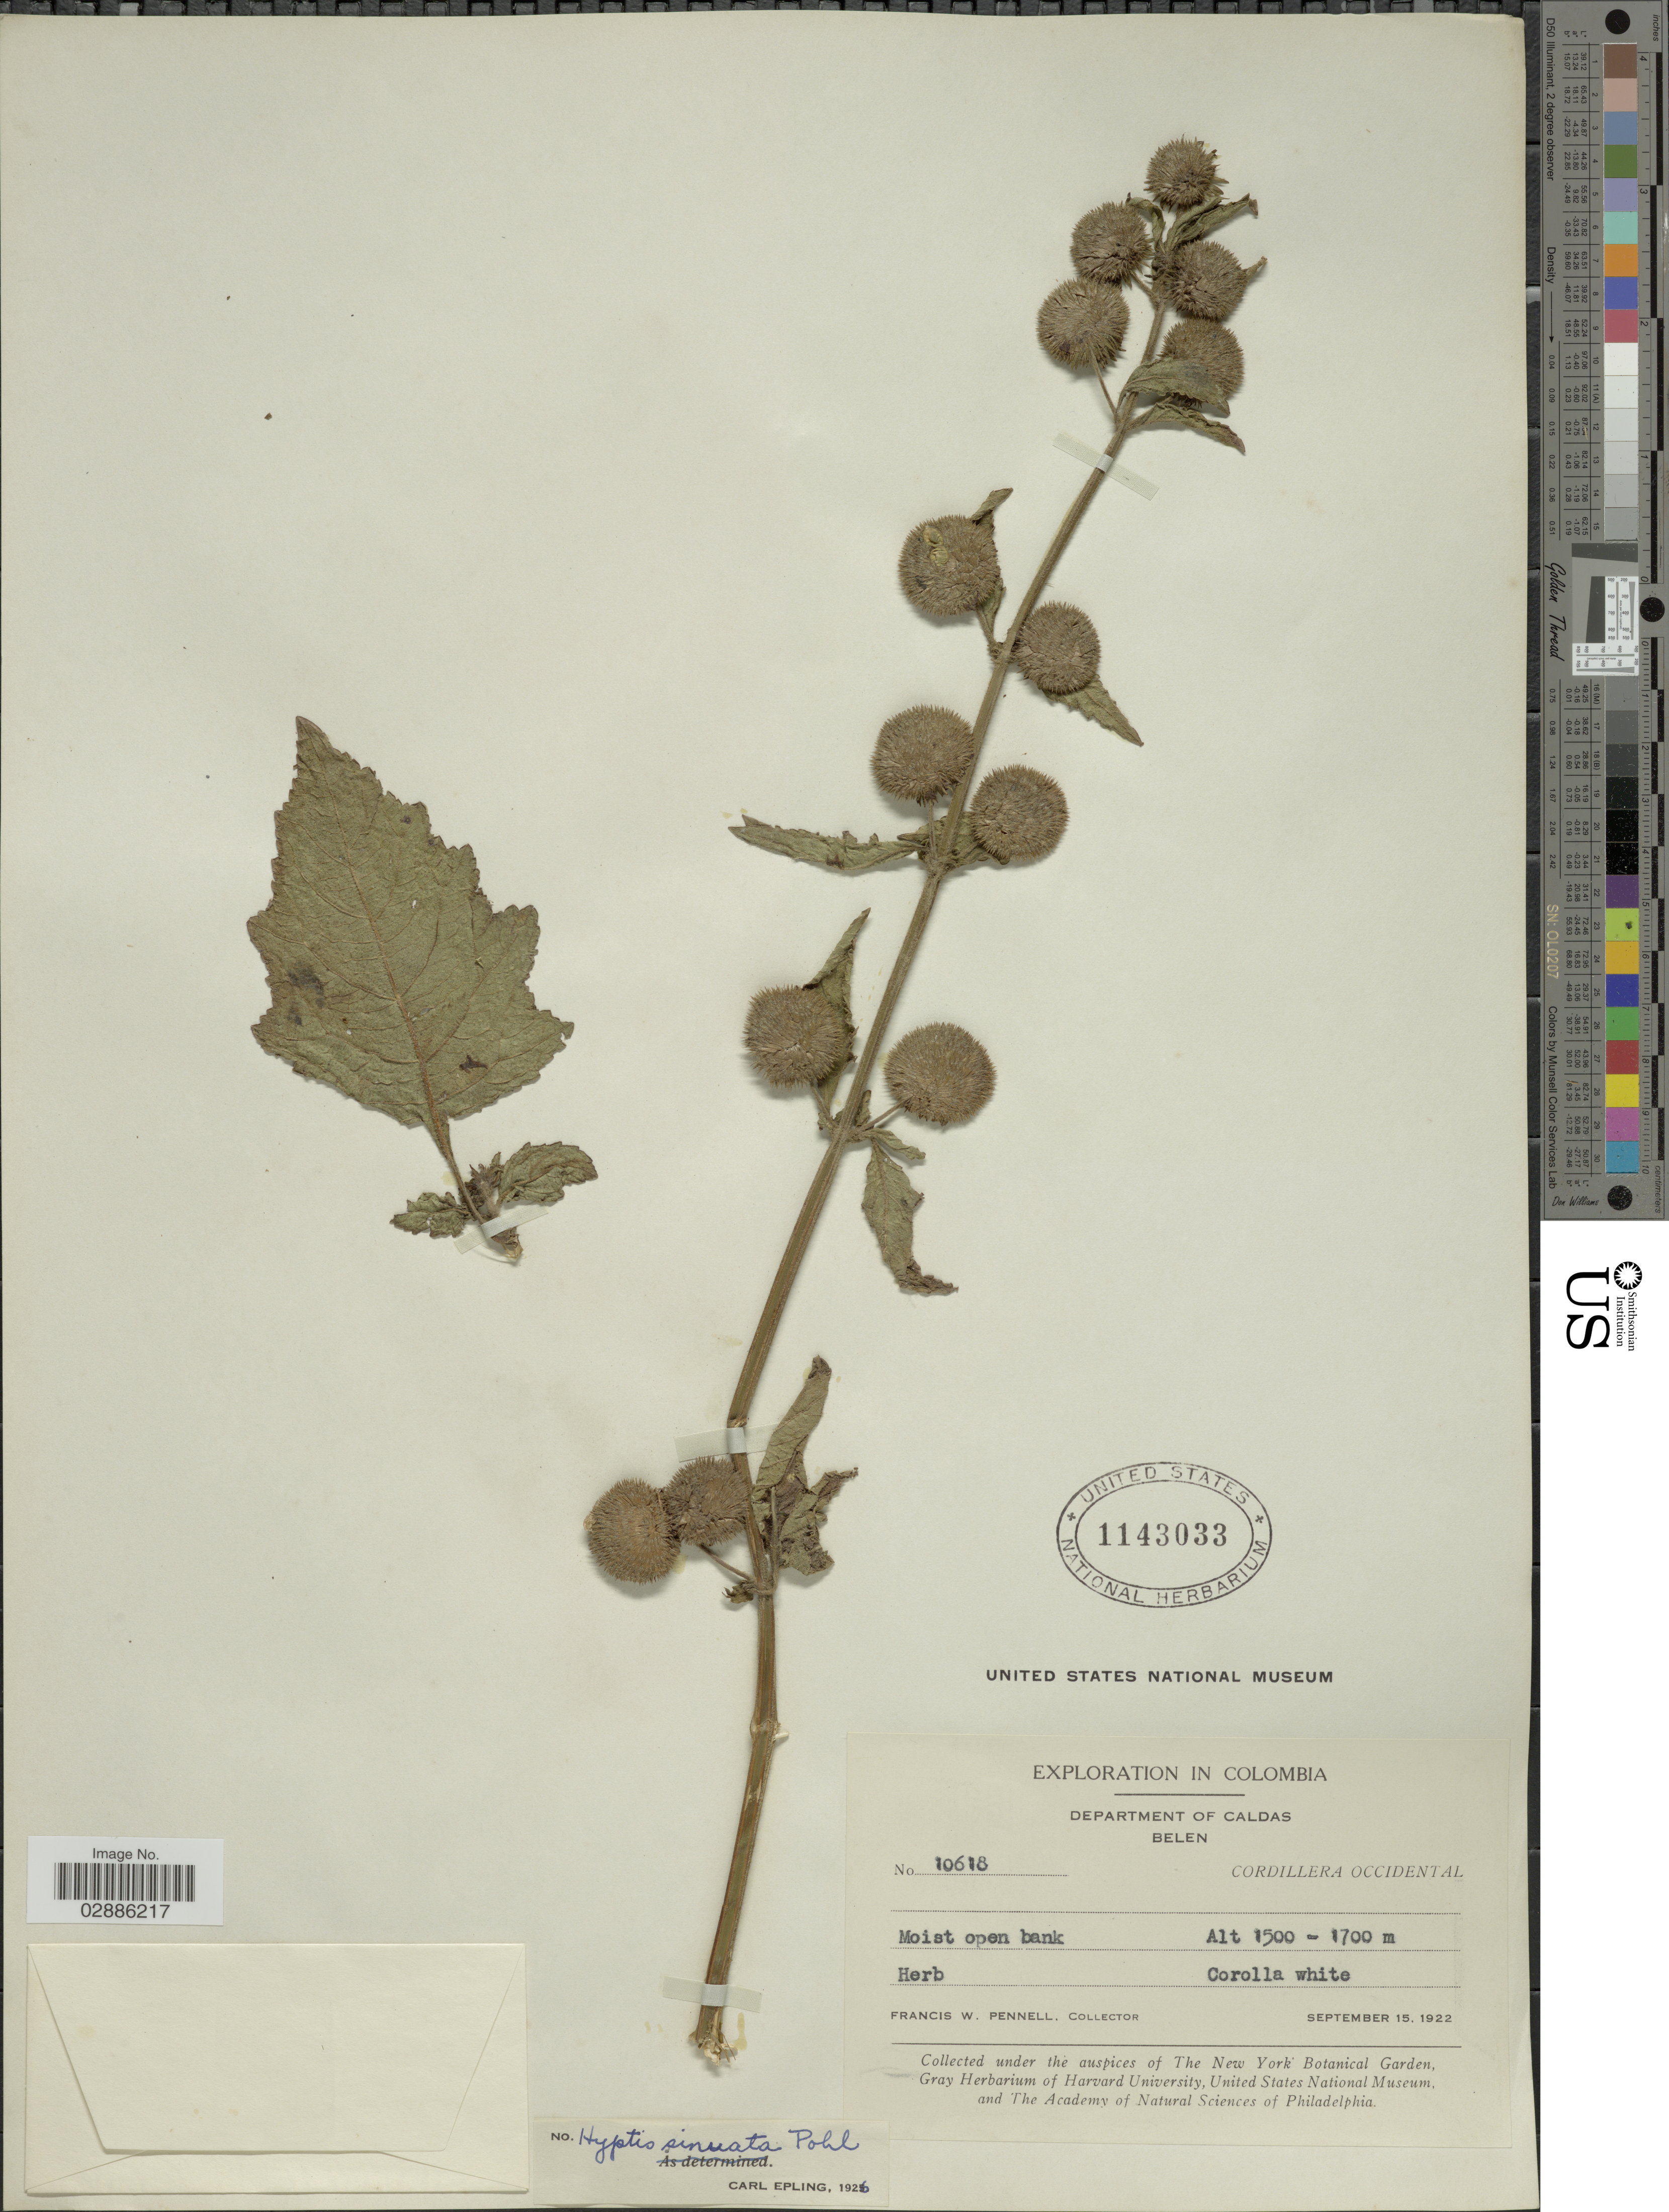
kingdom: Plantae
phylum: Tracheophyta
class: Magnoliopsida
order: Lamiales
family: Lamiaceae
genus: Hyptis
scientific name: Hyptis sinuata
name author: Pohl ex Benth.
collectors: F. W. Pennell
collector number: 10618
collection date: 1922-09-15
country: Colombia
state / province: Caldas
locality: Department of Caldas, Belen, Cordillera Occidental.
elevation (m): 1500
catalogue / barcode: US 1143033